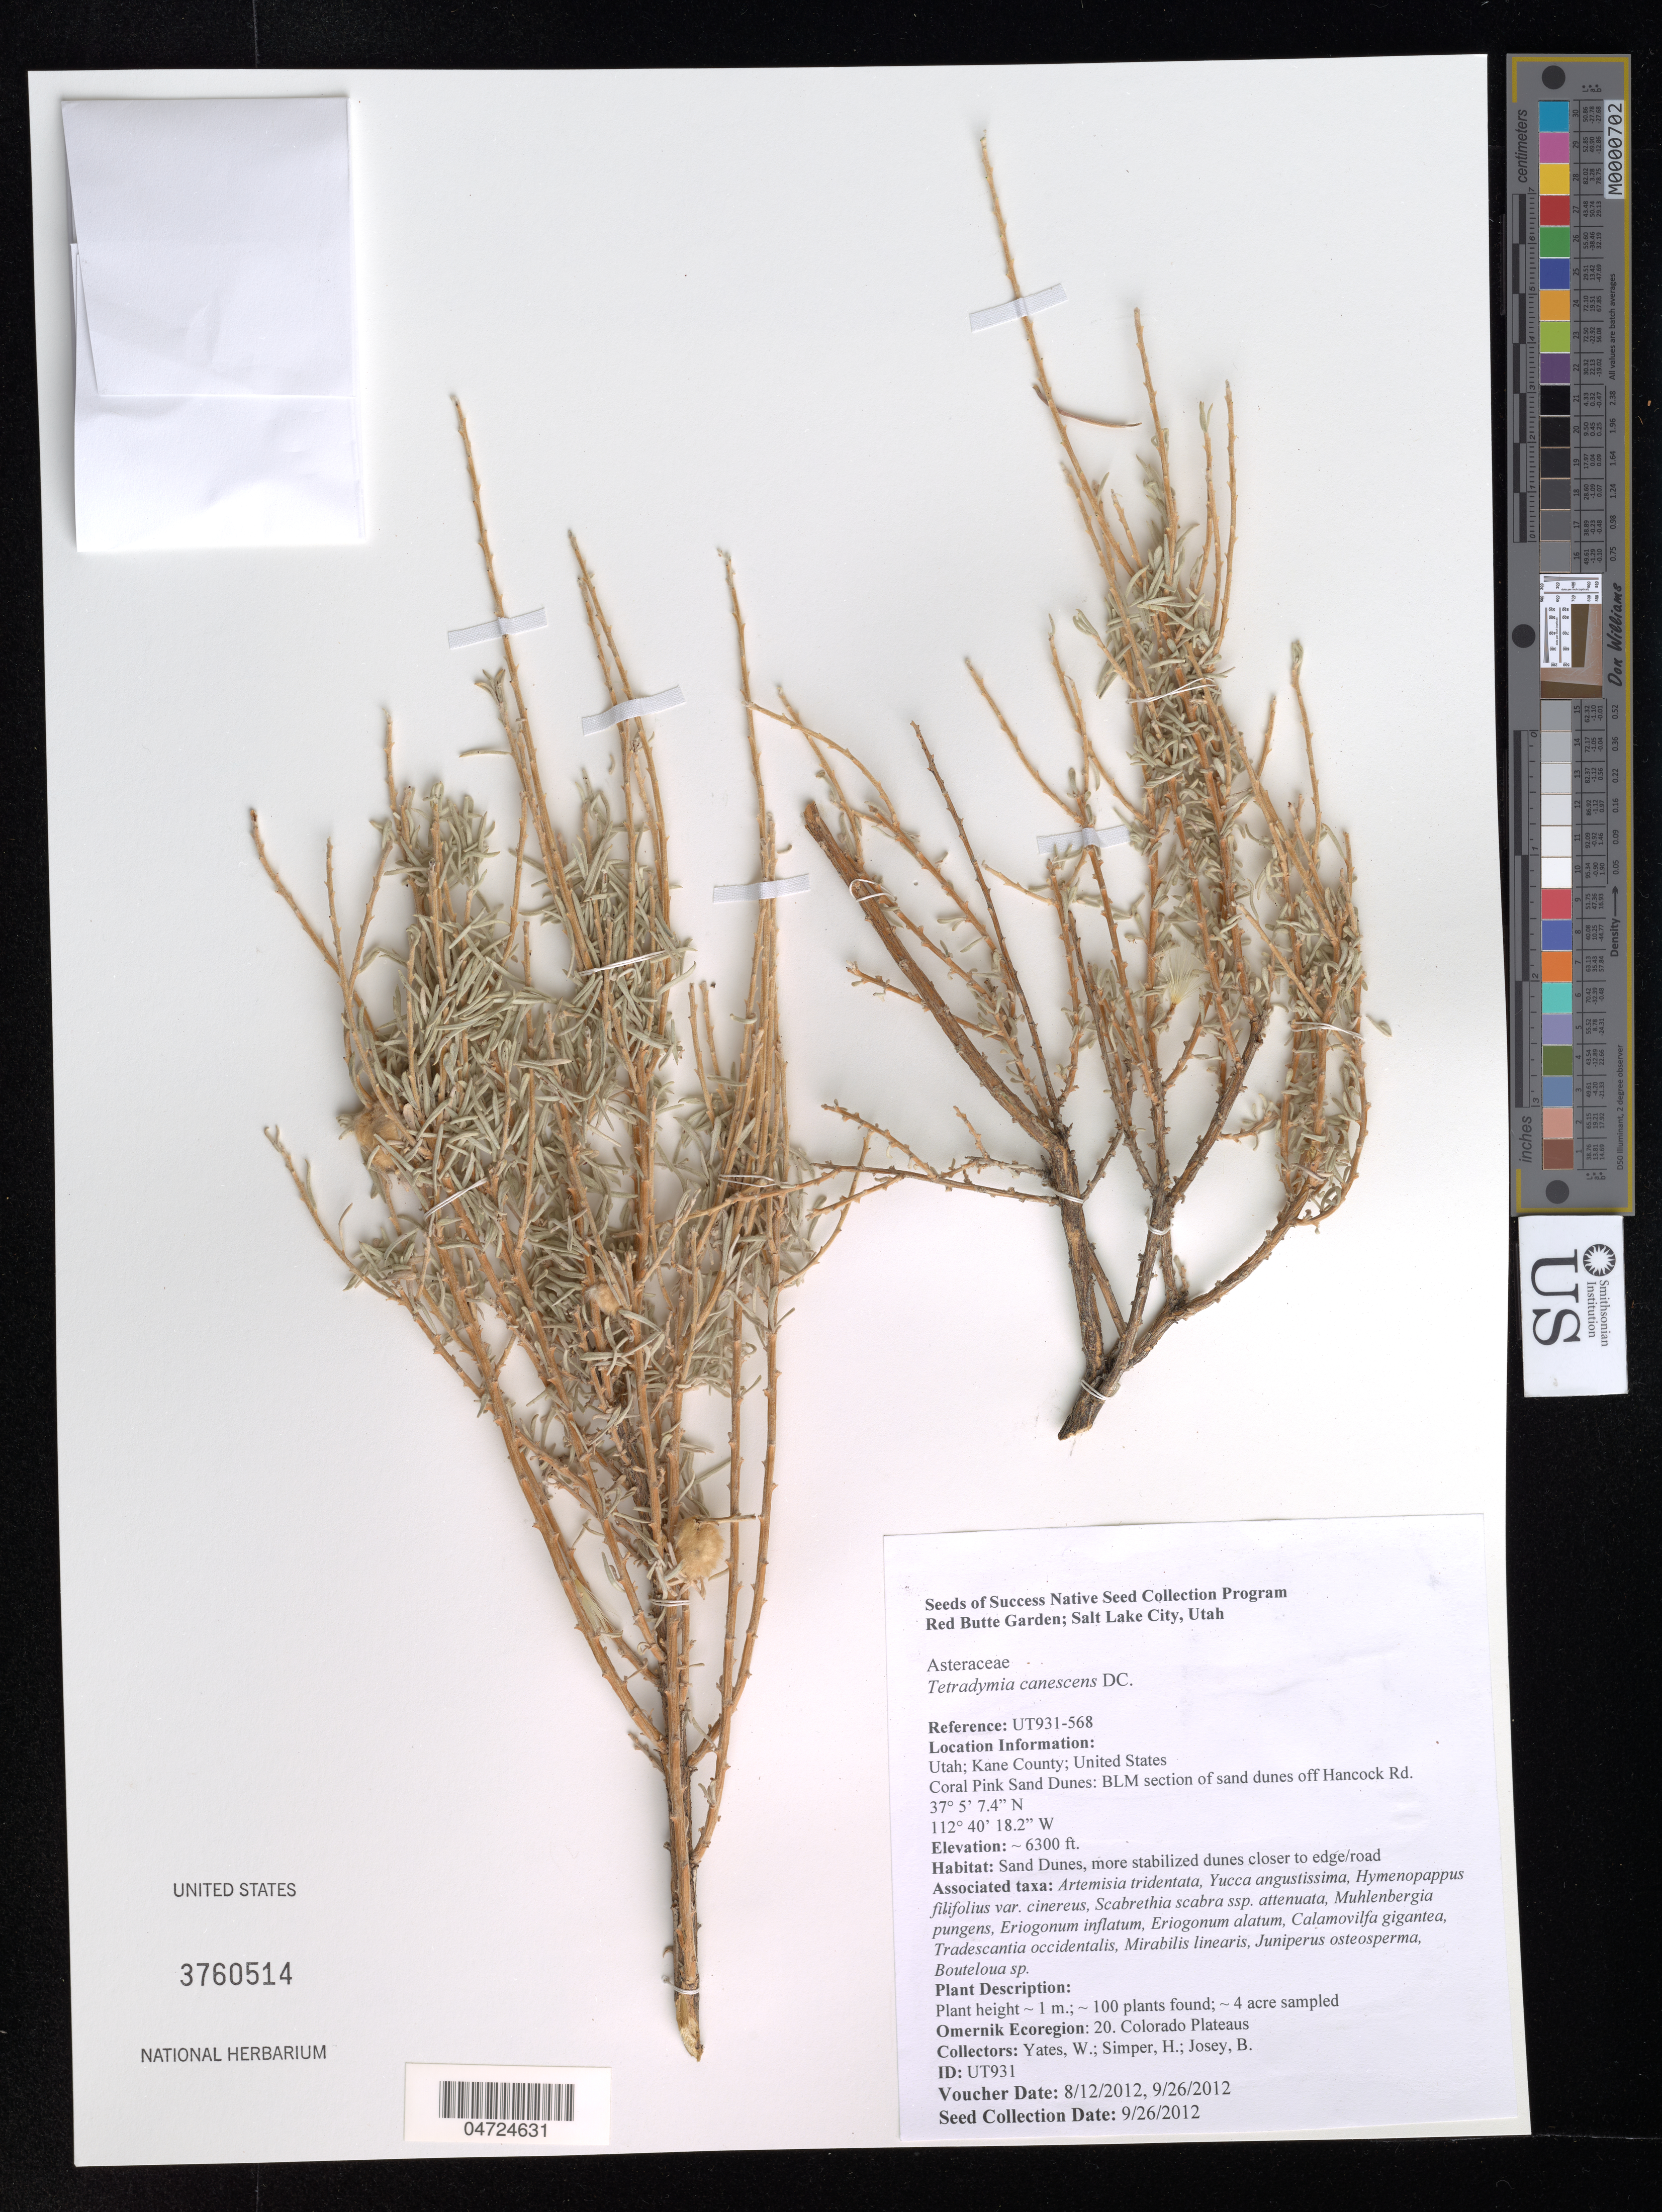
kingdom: Plantae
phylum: Tracheophyta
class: Magnoliopsida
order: Asterales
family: Asteraceae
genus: Tetradymia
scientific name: Tetradymia canescens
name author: DC.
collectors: W. Yates, H. Simper & B. Josey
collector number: UT931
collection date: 2012-09-26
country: United States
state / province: Utah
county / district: Kane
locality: Kane County. Coral Pink Sand Dunes: BLM section of sand dunes off Hancock Rd. Omernik Ecoregion: 20. Colorado Plateaus.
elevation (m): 1920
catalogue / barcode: US 3760514